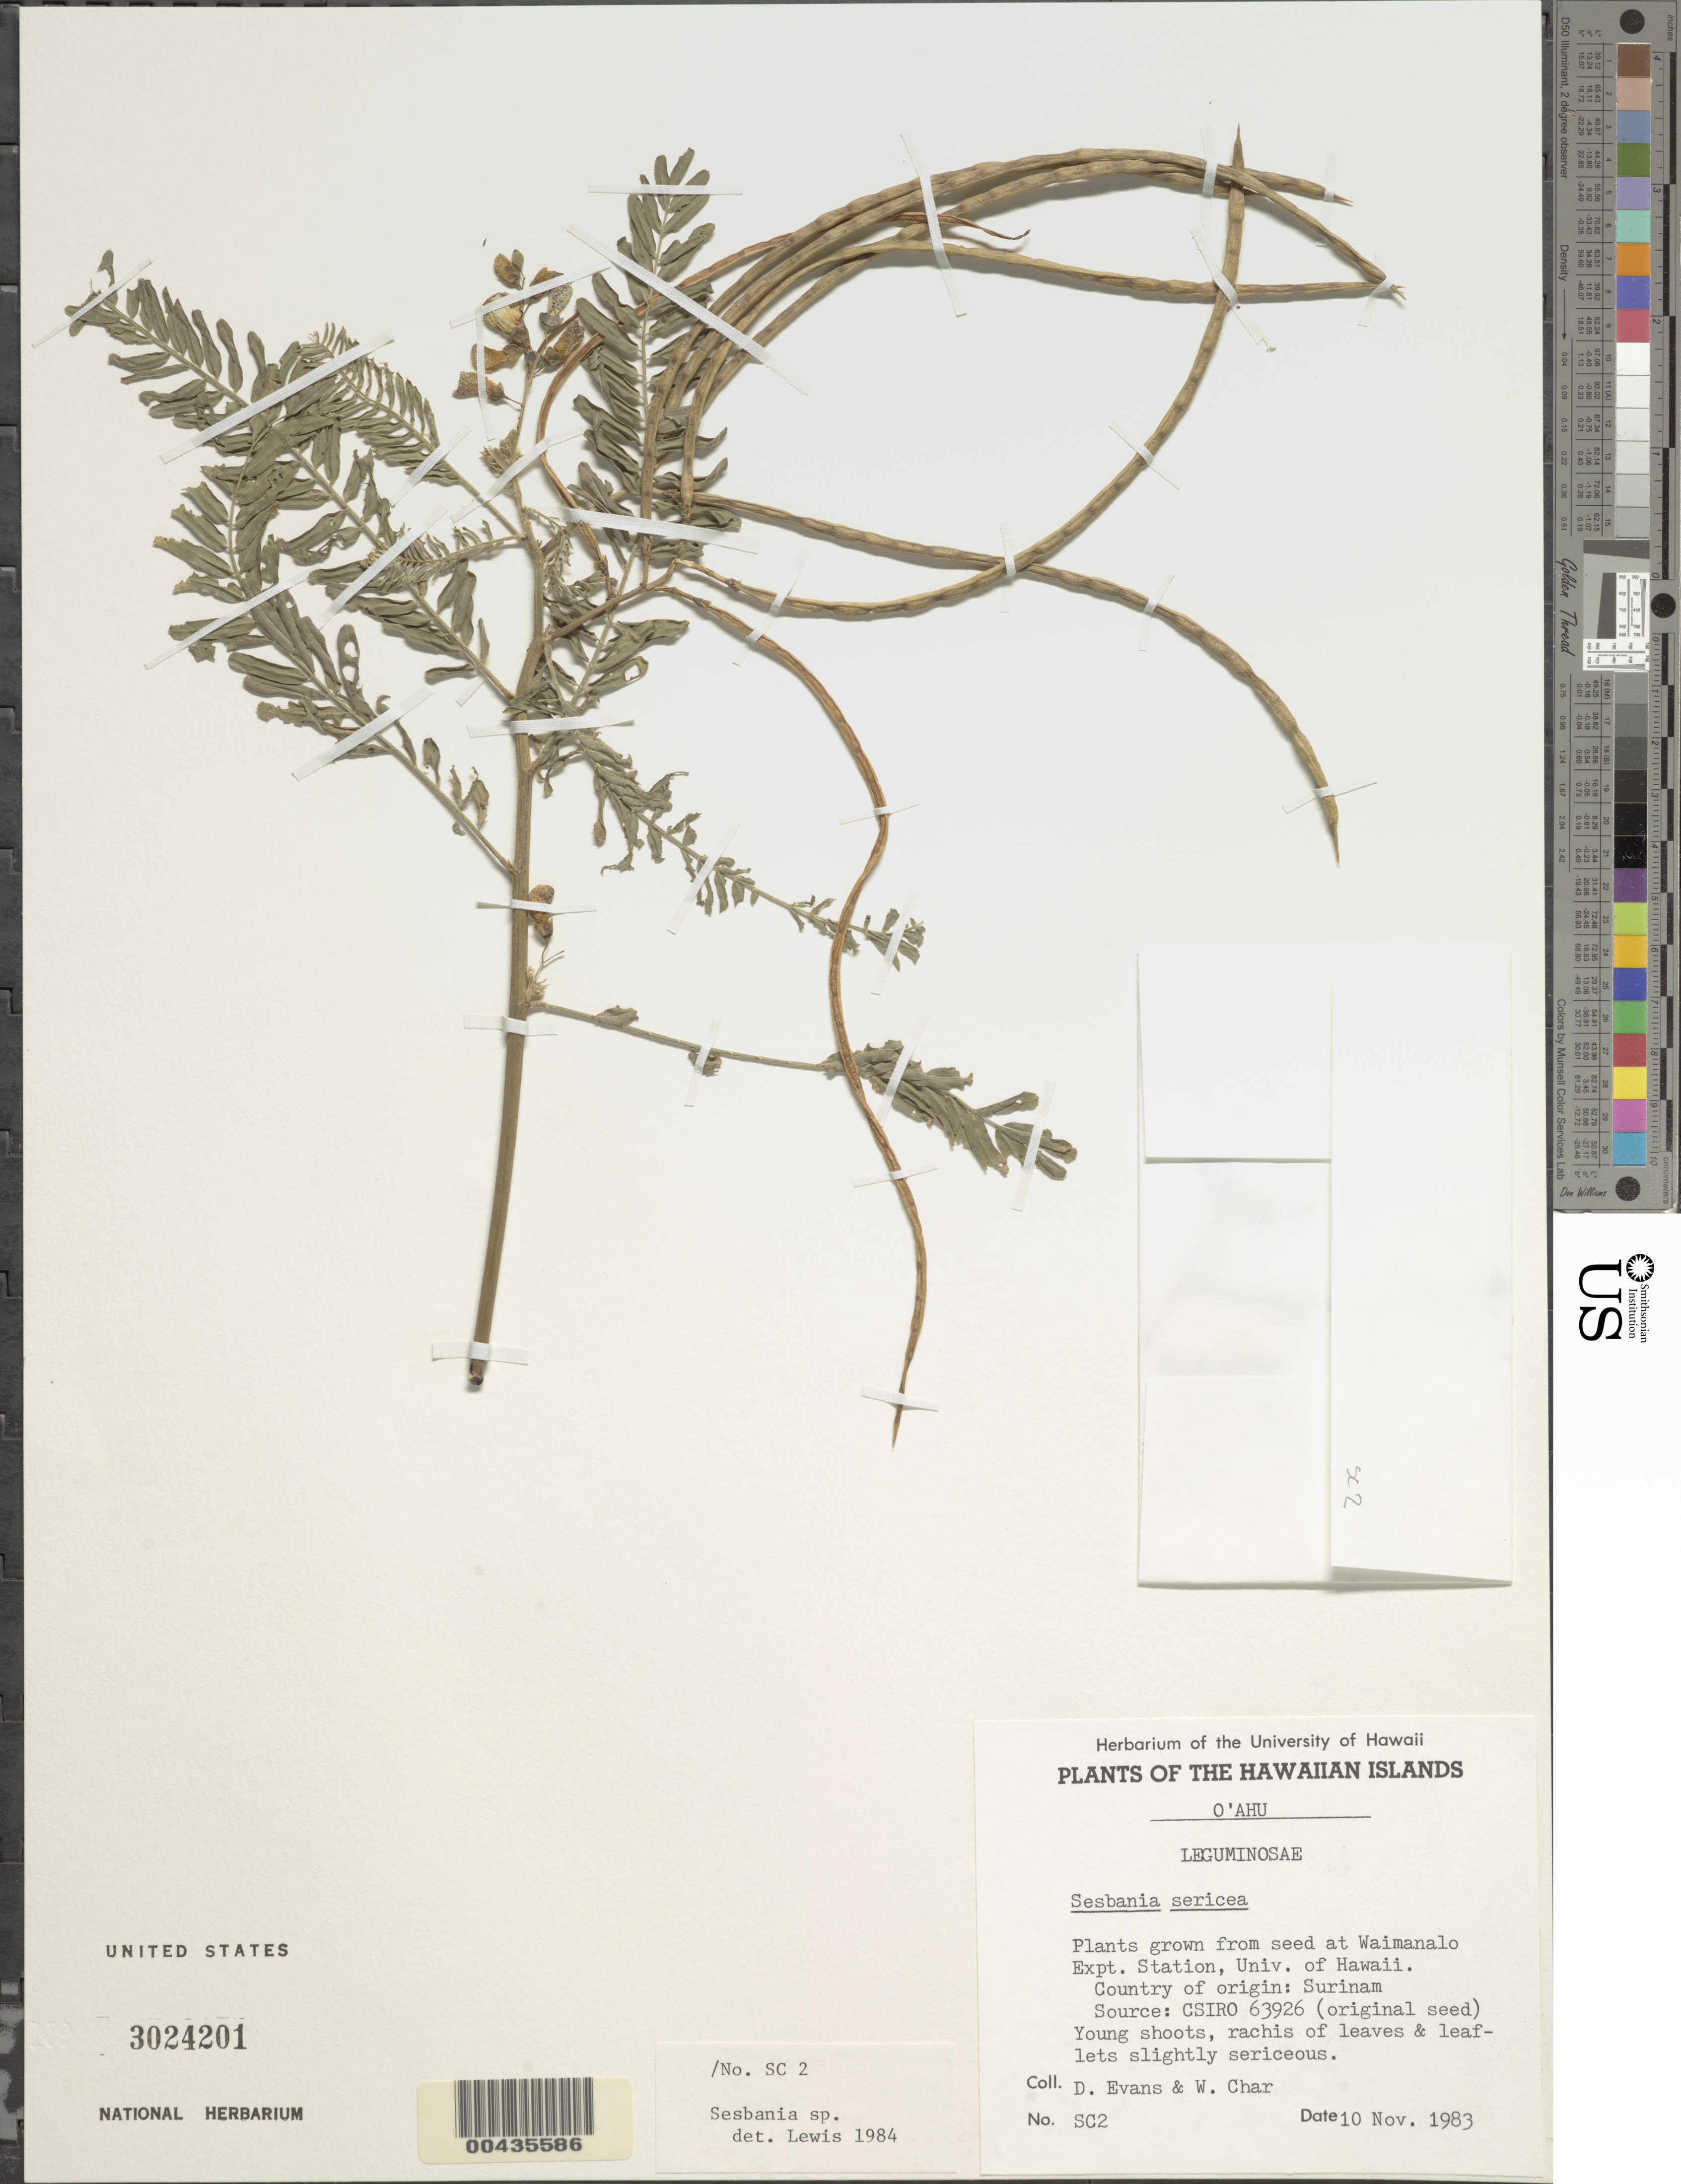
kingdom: Plantae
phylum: Tracheophyta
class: Magnoliopsida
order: Fabales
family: Fabaceae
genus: Sesbania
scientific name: Sesbania sericea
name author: (Willd.) Link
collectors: D. Evans & W. Char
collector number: SC2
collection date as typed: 10 Nov 1983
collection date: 1983-11-10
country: United States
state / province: Hawaii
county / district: Honolulu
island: Oahu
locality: Waimanalo Expt. Station, University of Hawaii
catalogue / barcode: US 3024201